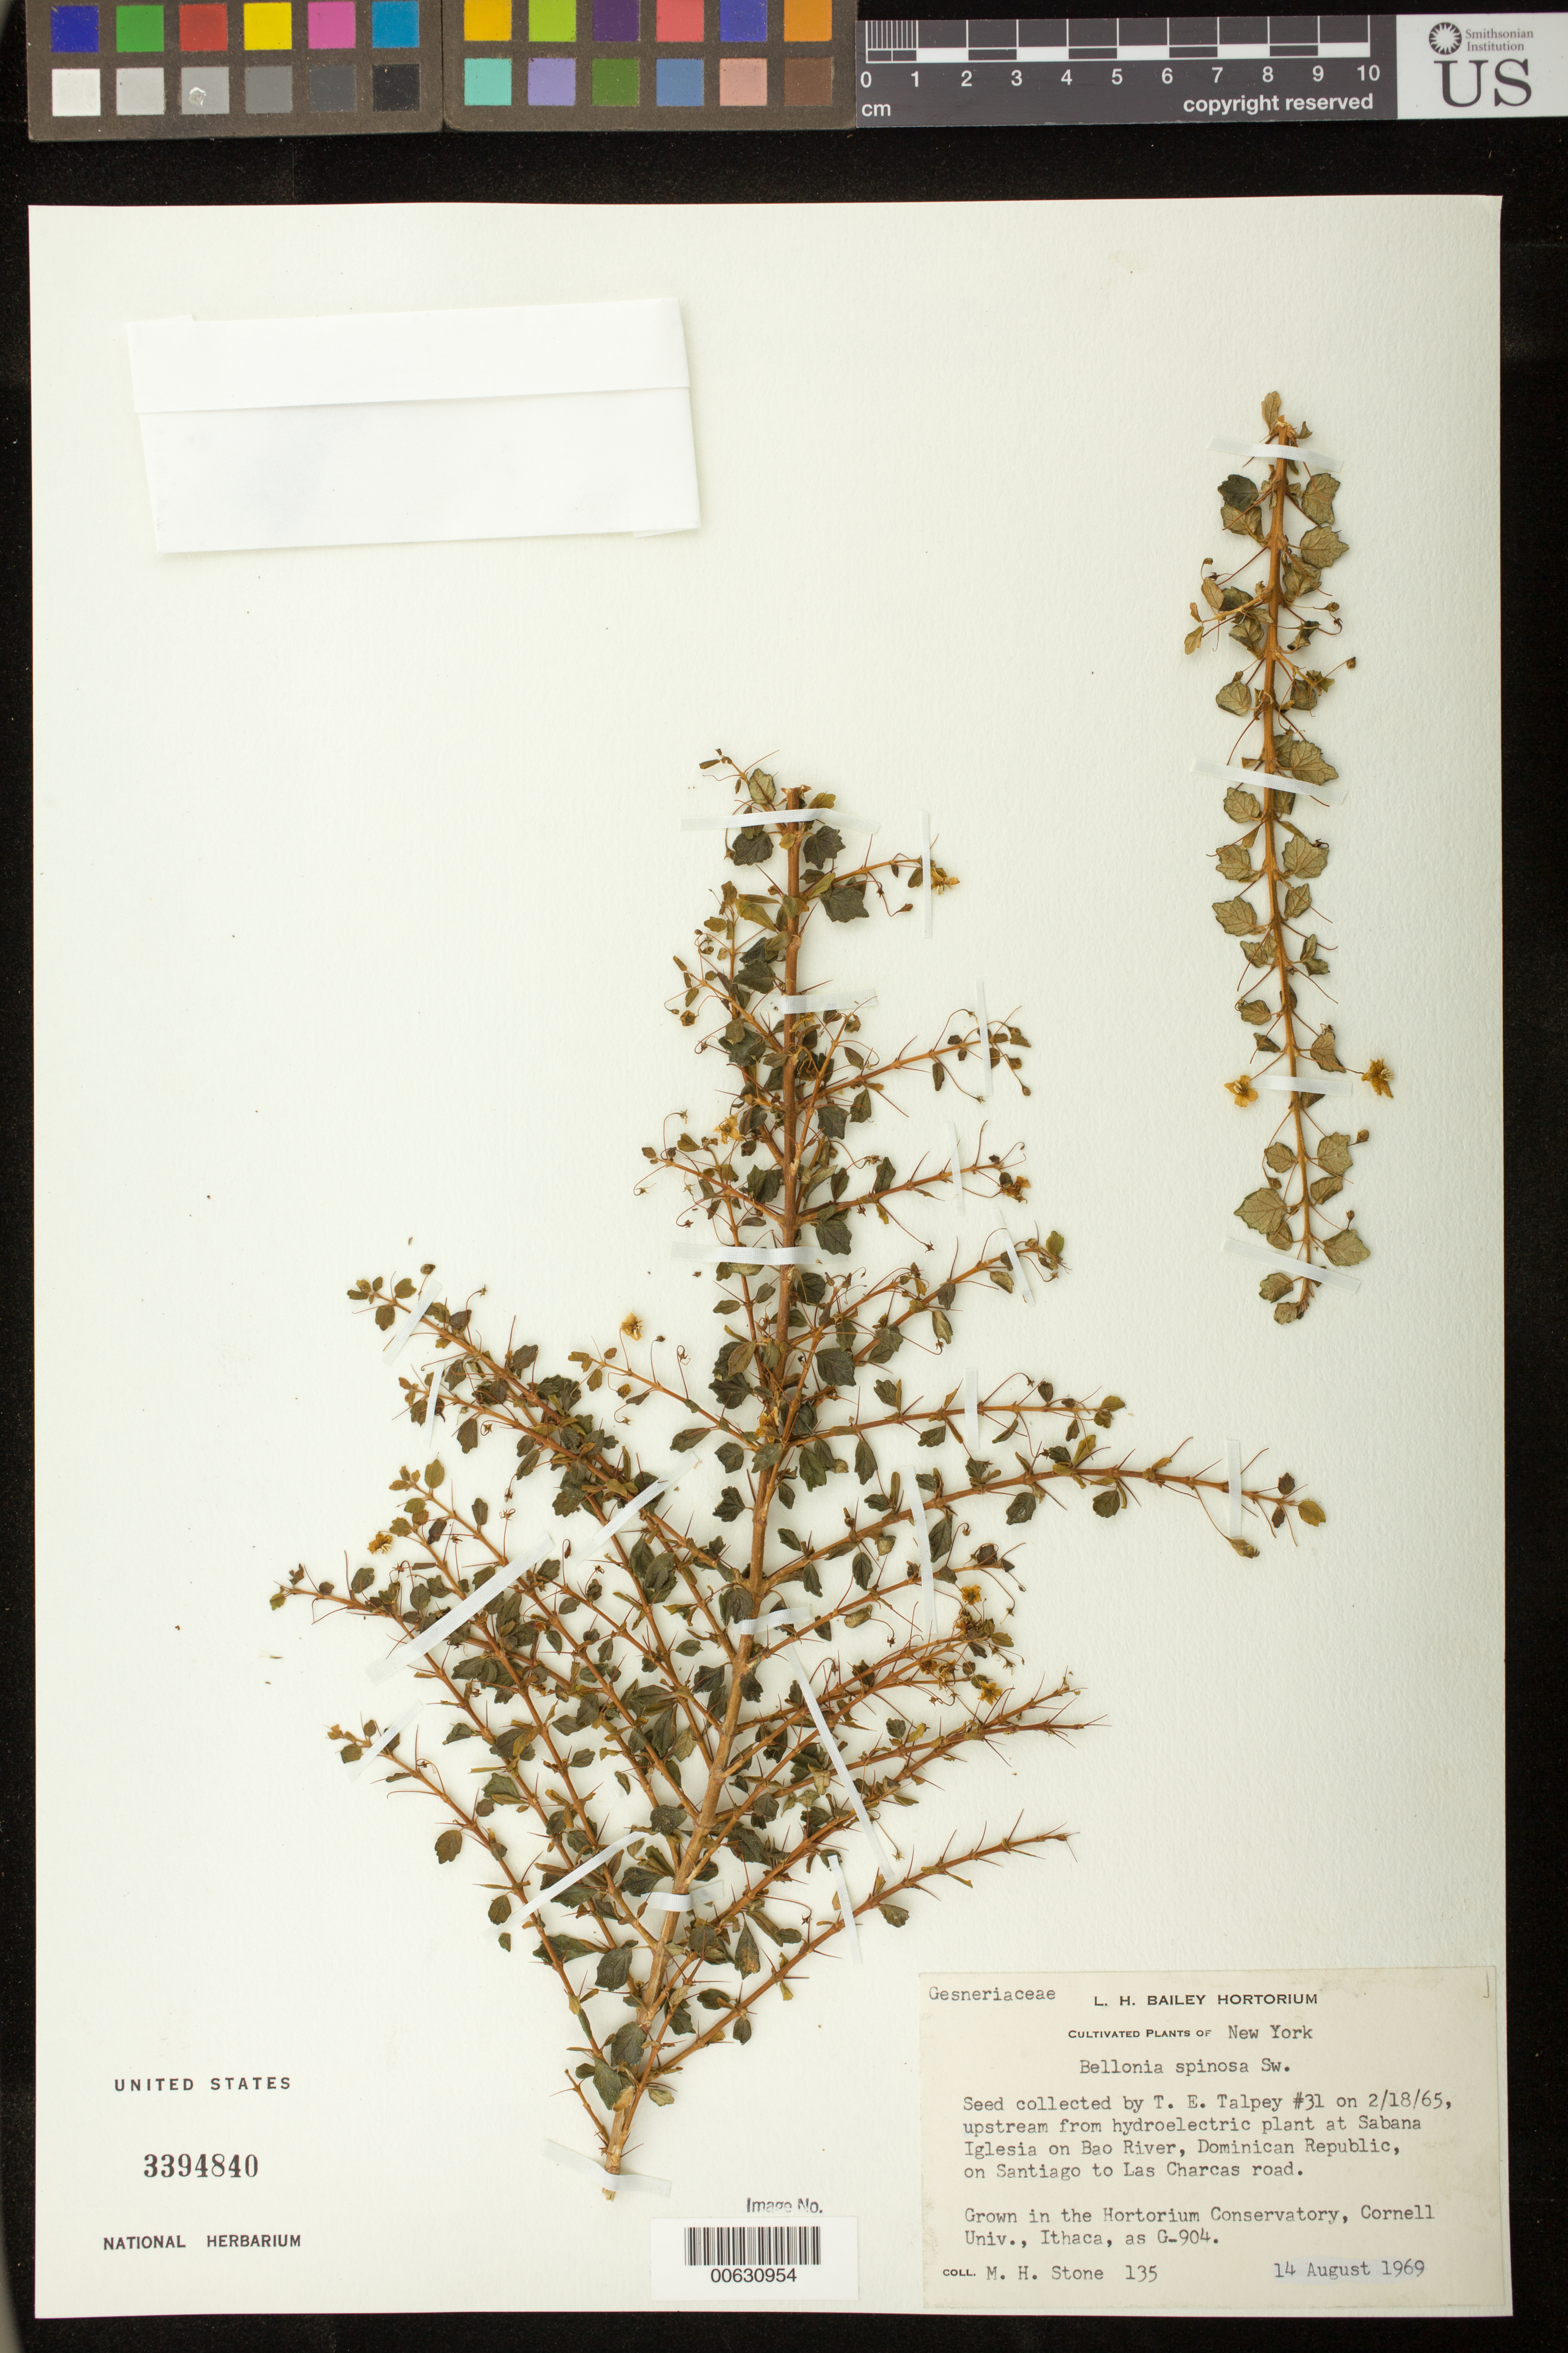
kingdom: Plantae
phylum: Tracheophyta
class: Magnoliopsida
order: Lamiales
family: Gesneriaceae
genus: Bellonia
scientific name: Bellonia spinosa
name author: Sw.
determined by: Skog, Laurence E.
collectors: M. Stone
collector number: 135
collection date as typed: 14 Aug 1969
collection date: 1969-08-14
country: Dominican Republic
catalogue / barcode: US 3394840